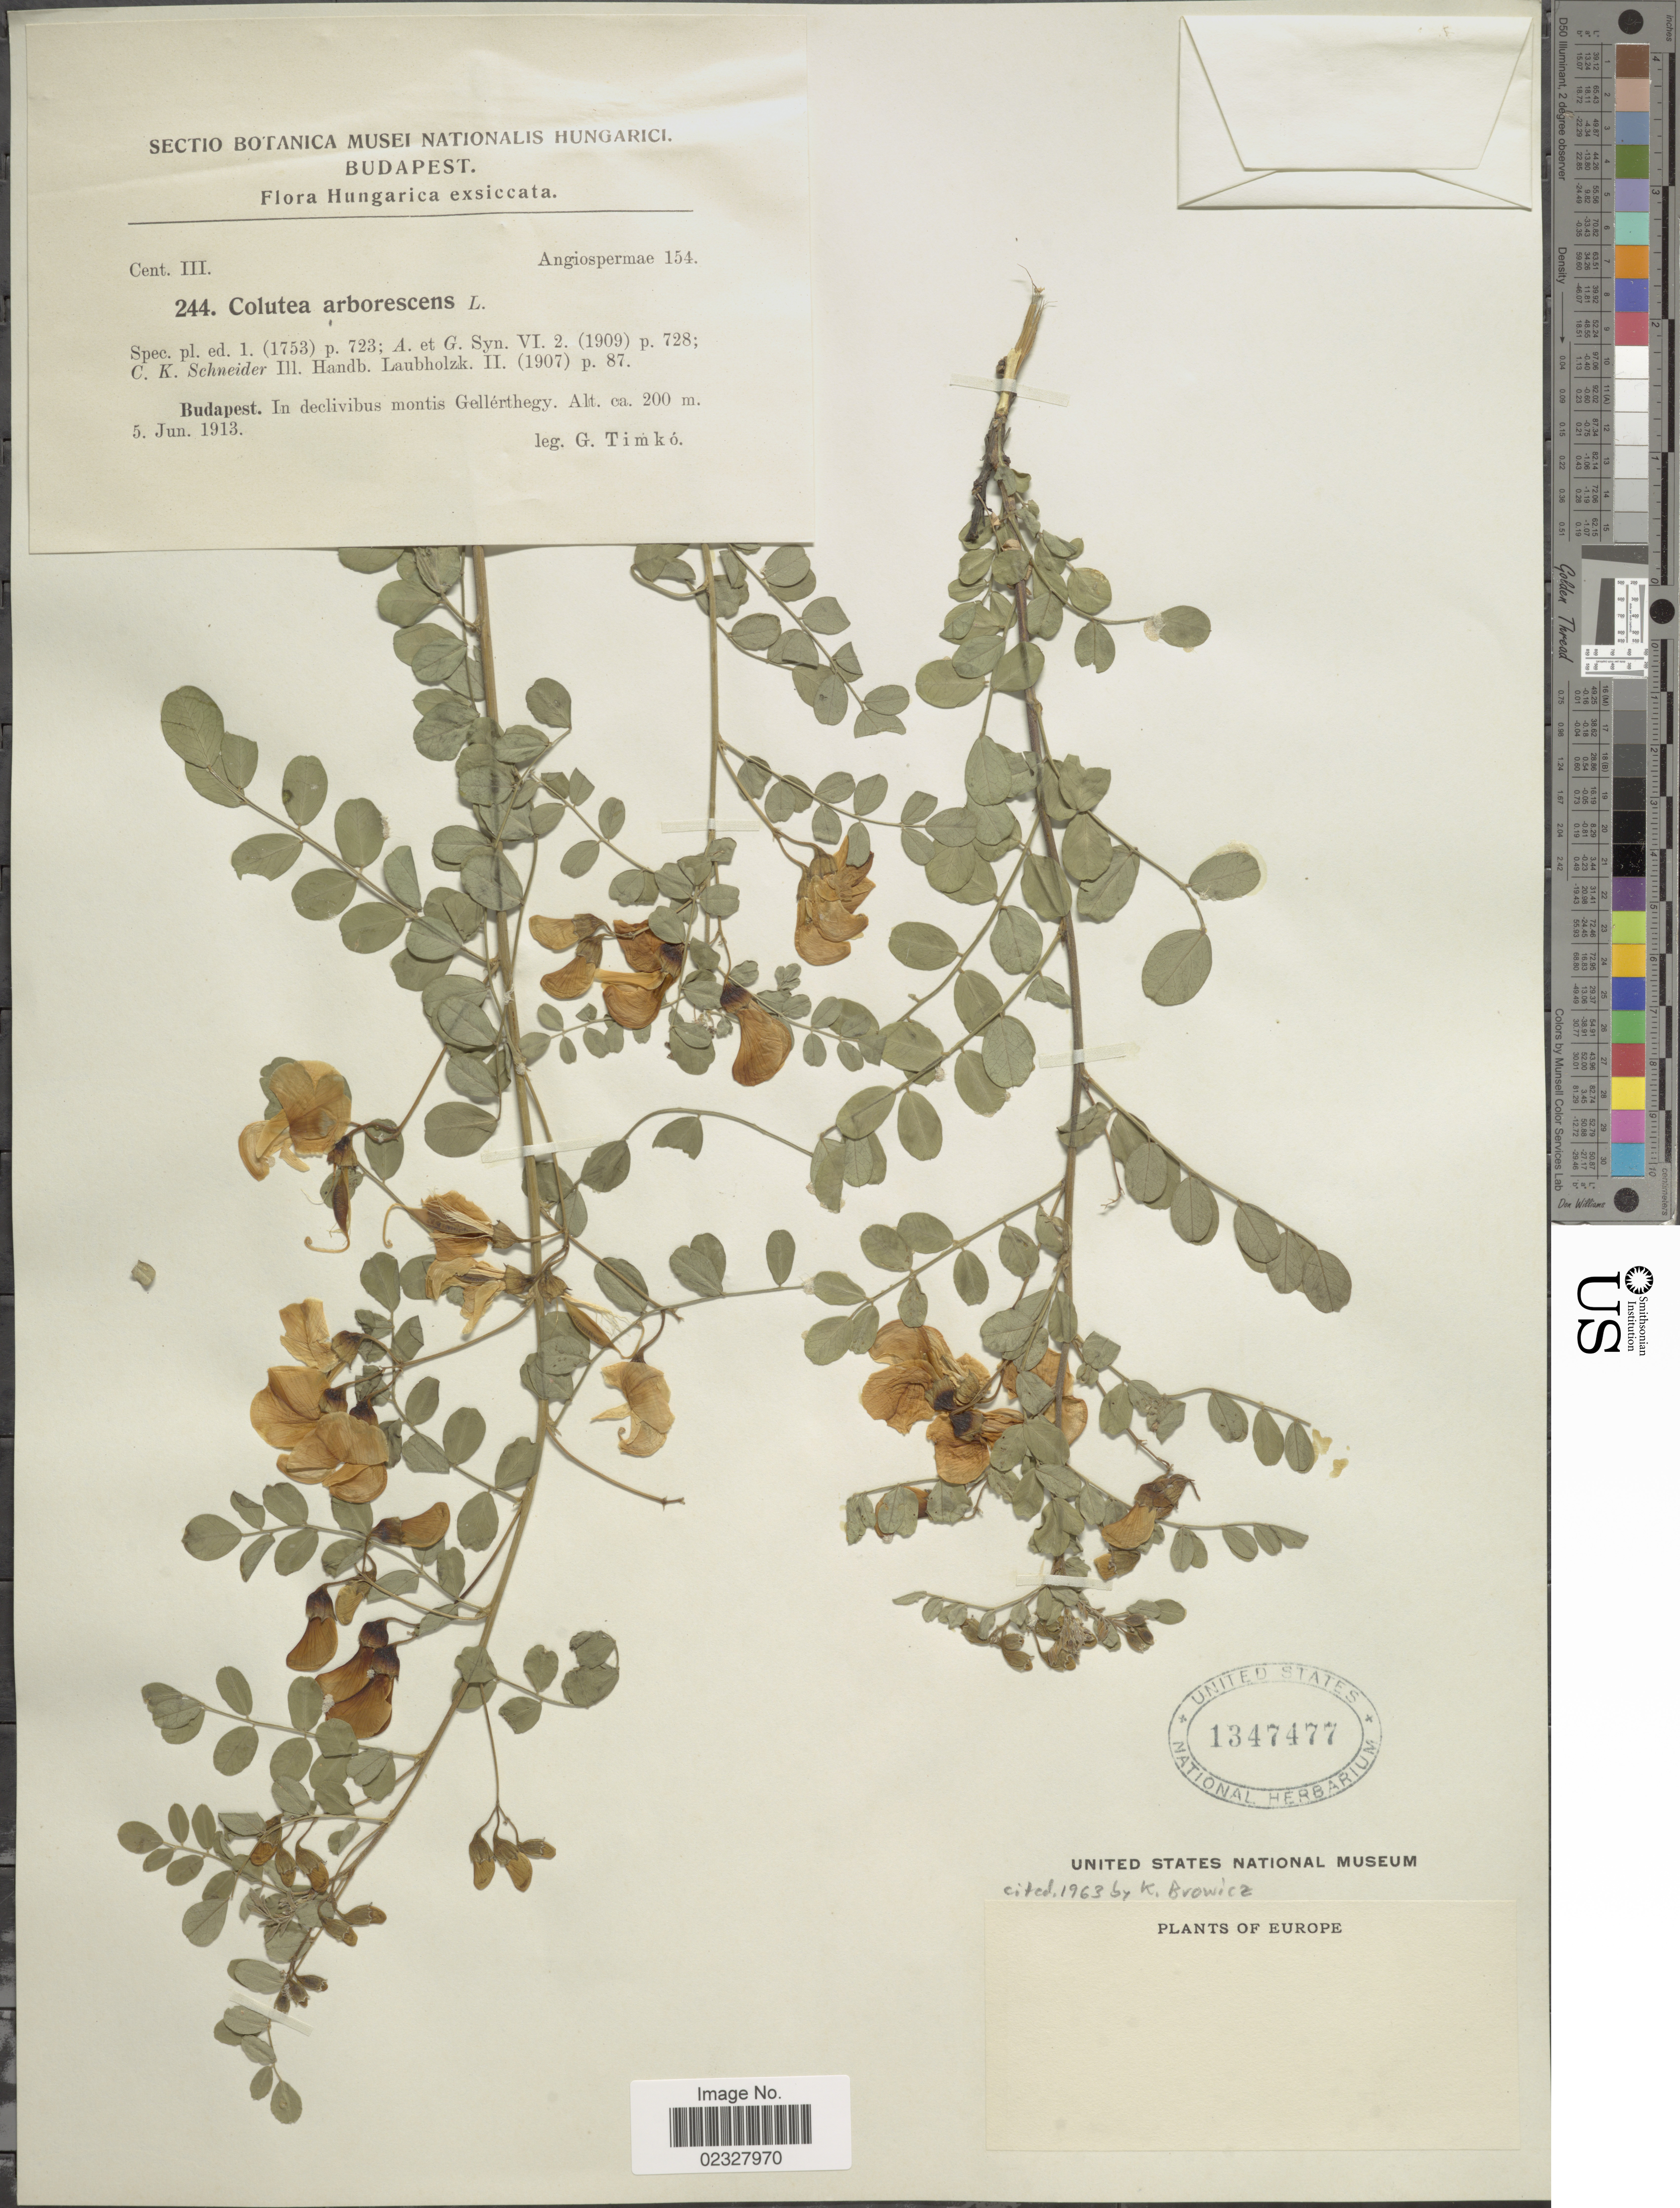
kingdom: Plantae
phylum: Tracheophyta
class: Magnoliopsida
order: Fabales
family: Fabaceae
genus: Colutea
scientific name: Colutea arborescens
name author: L.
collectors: G. Timko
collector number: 224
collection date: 1913-06-05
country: Hungary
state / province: Budapest, Capital District of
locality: In declivibus montis Gellertehy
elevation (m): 200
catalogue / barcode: US 1347477